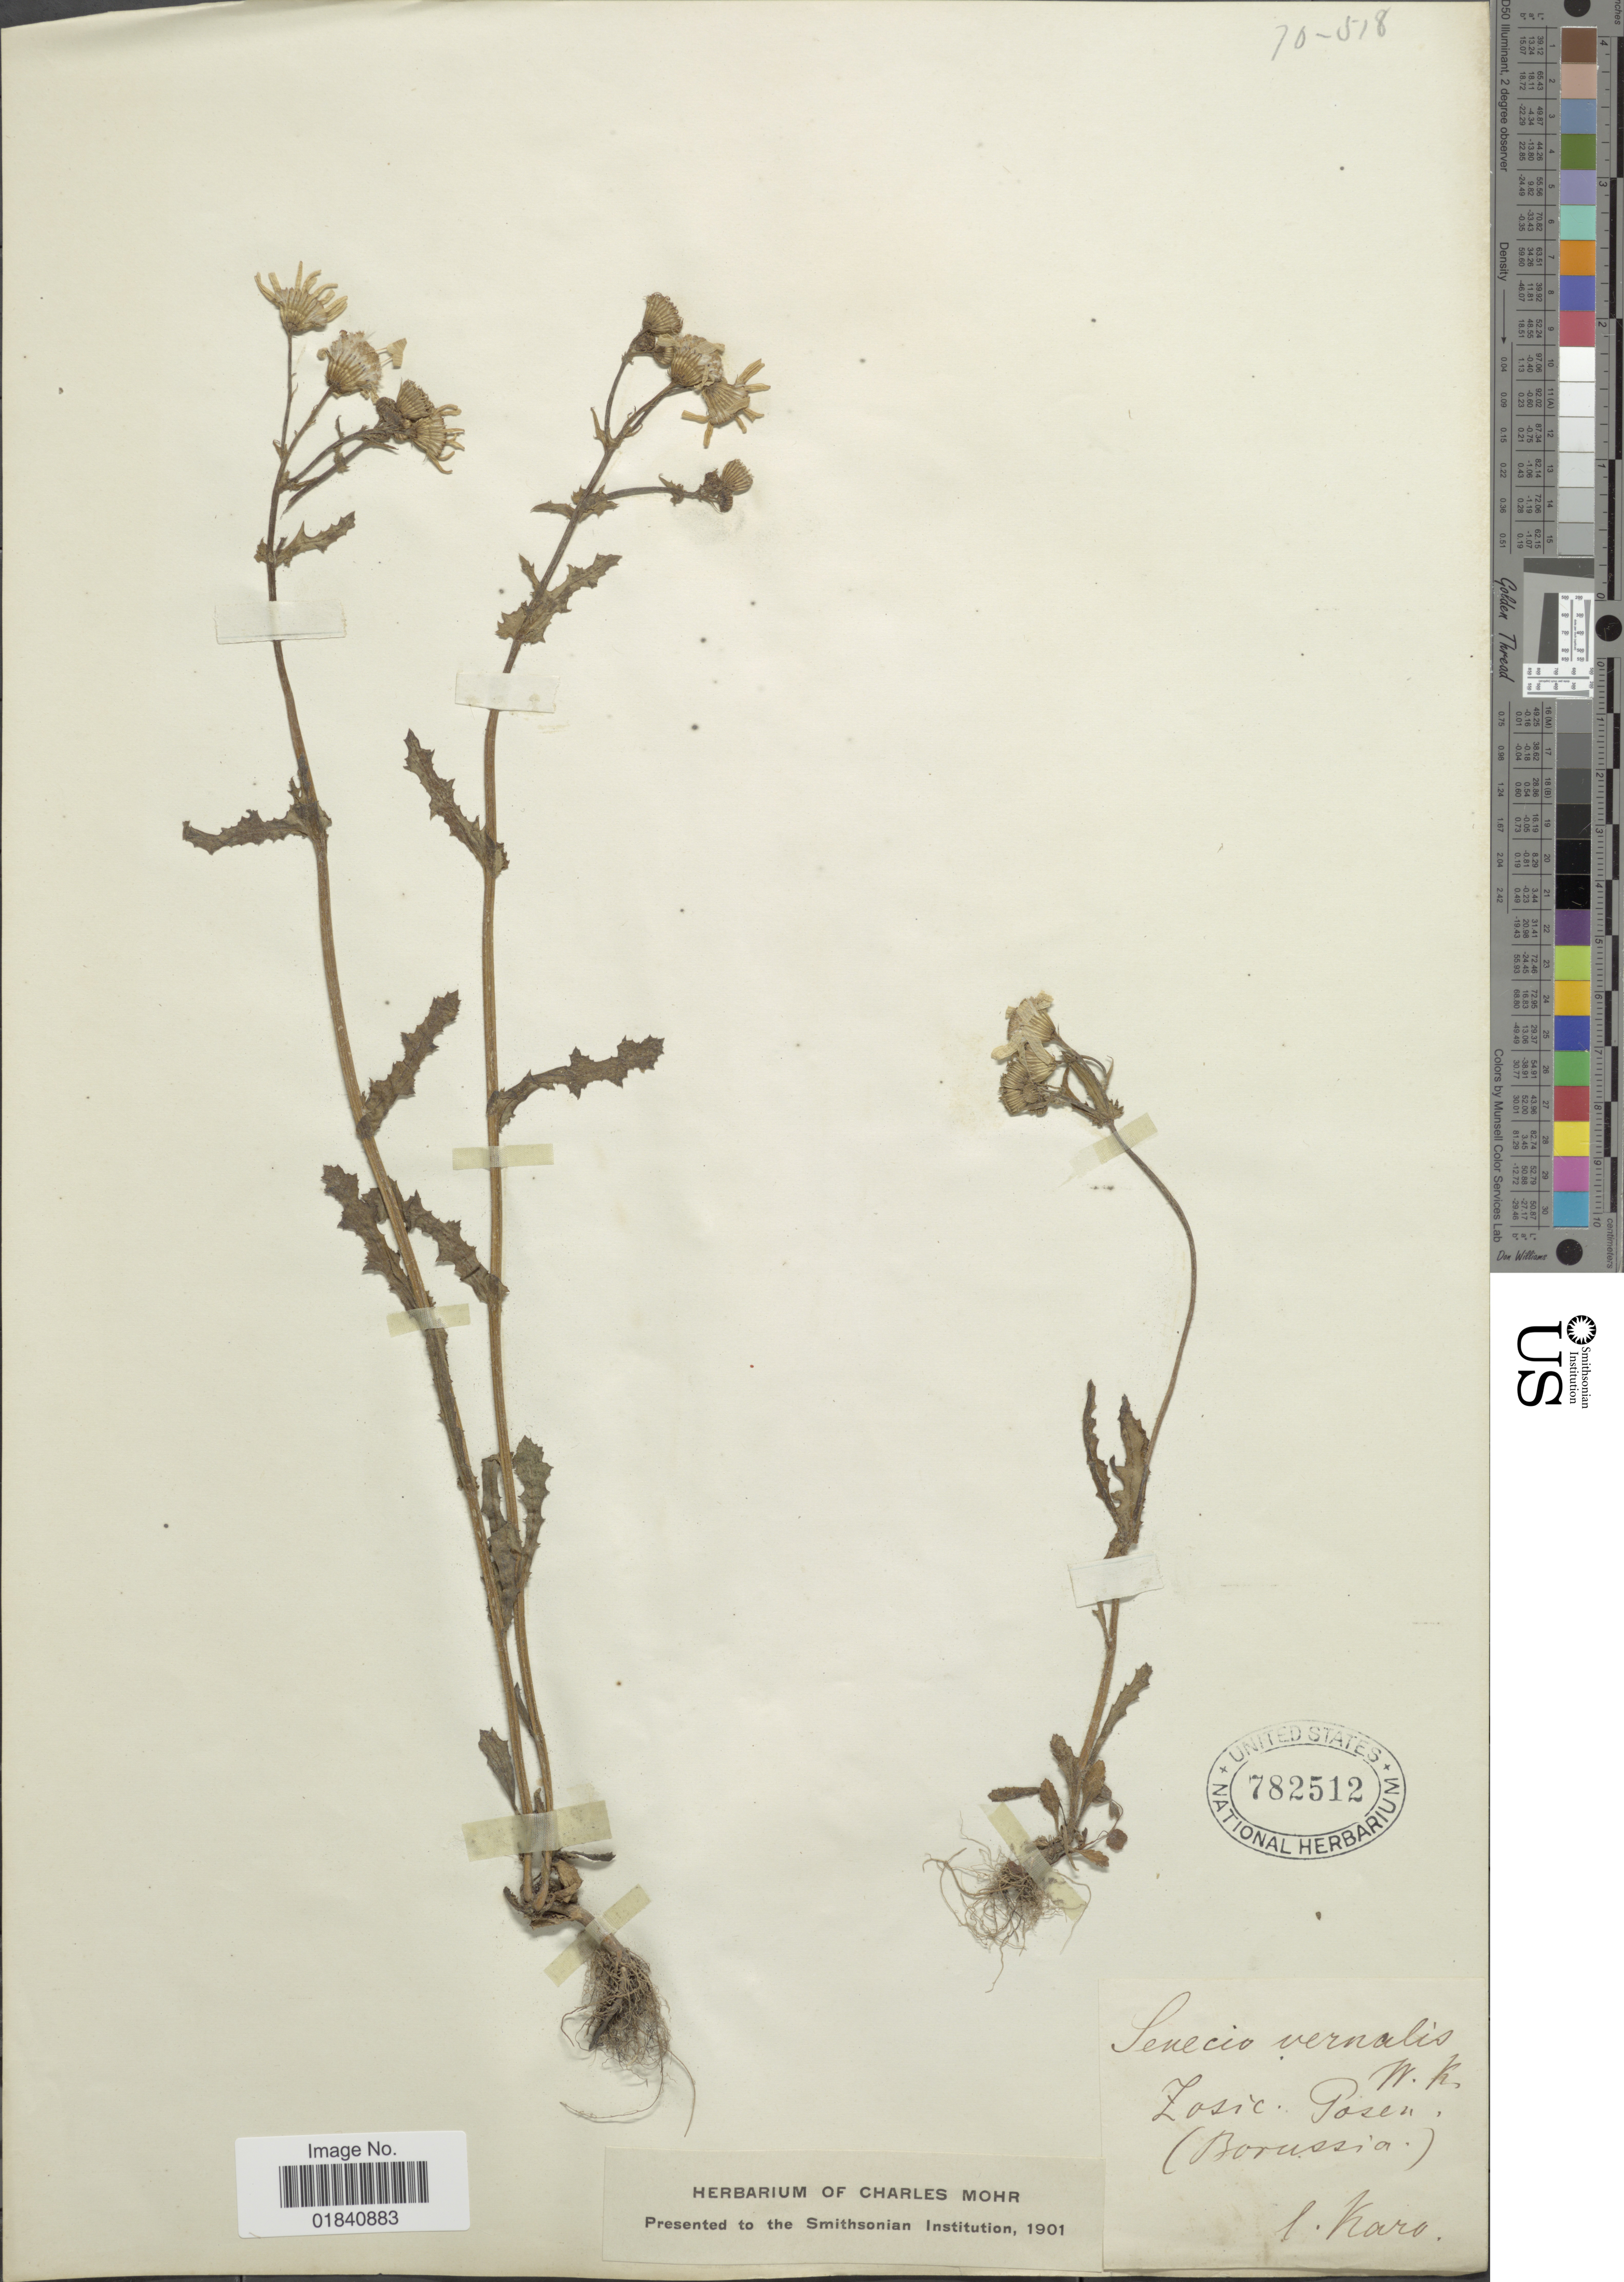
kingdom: Plantae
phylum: Tracheophyta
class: Magnoliopsida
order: Asterales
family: Asteraceae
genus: Senecio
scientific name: Senecio leucanthemifolius subsp. vernalis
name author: (Waldst. & Kit.) Greuter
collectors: F. Karo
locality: Zosic. Posen. (Borussia) [interpreted]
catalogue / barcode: US 782512